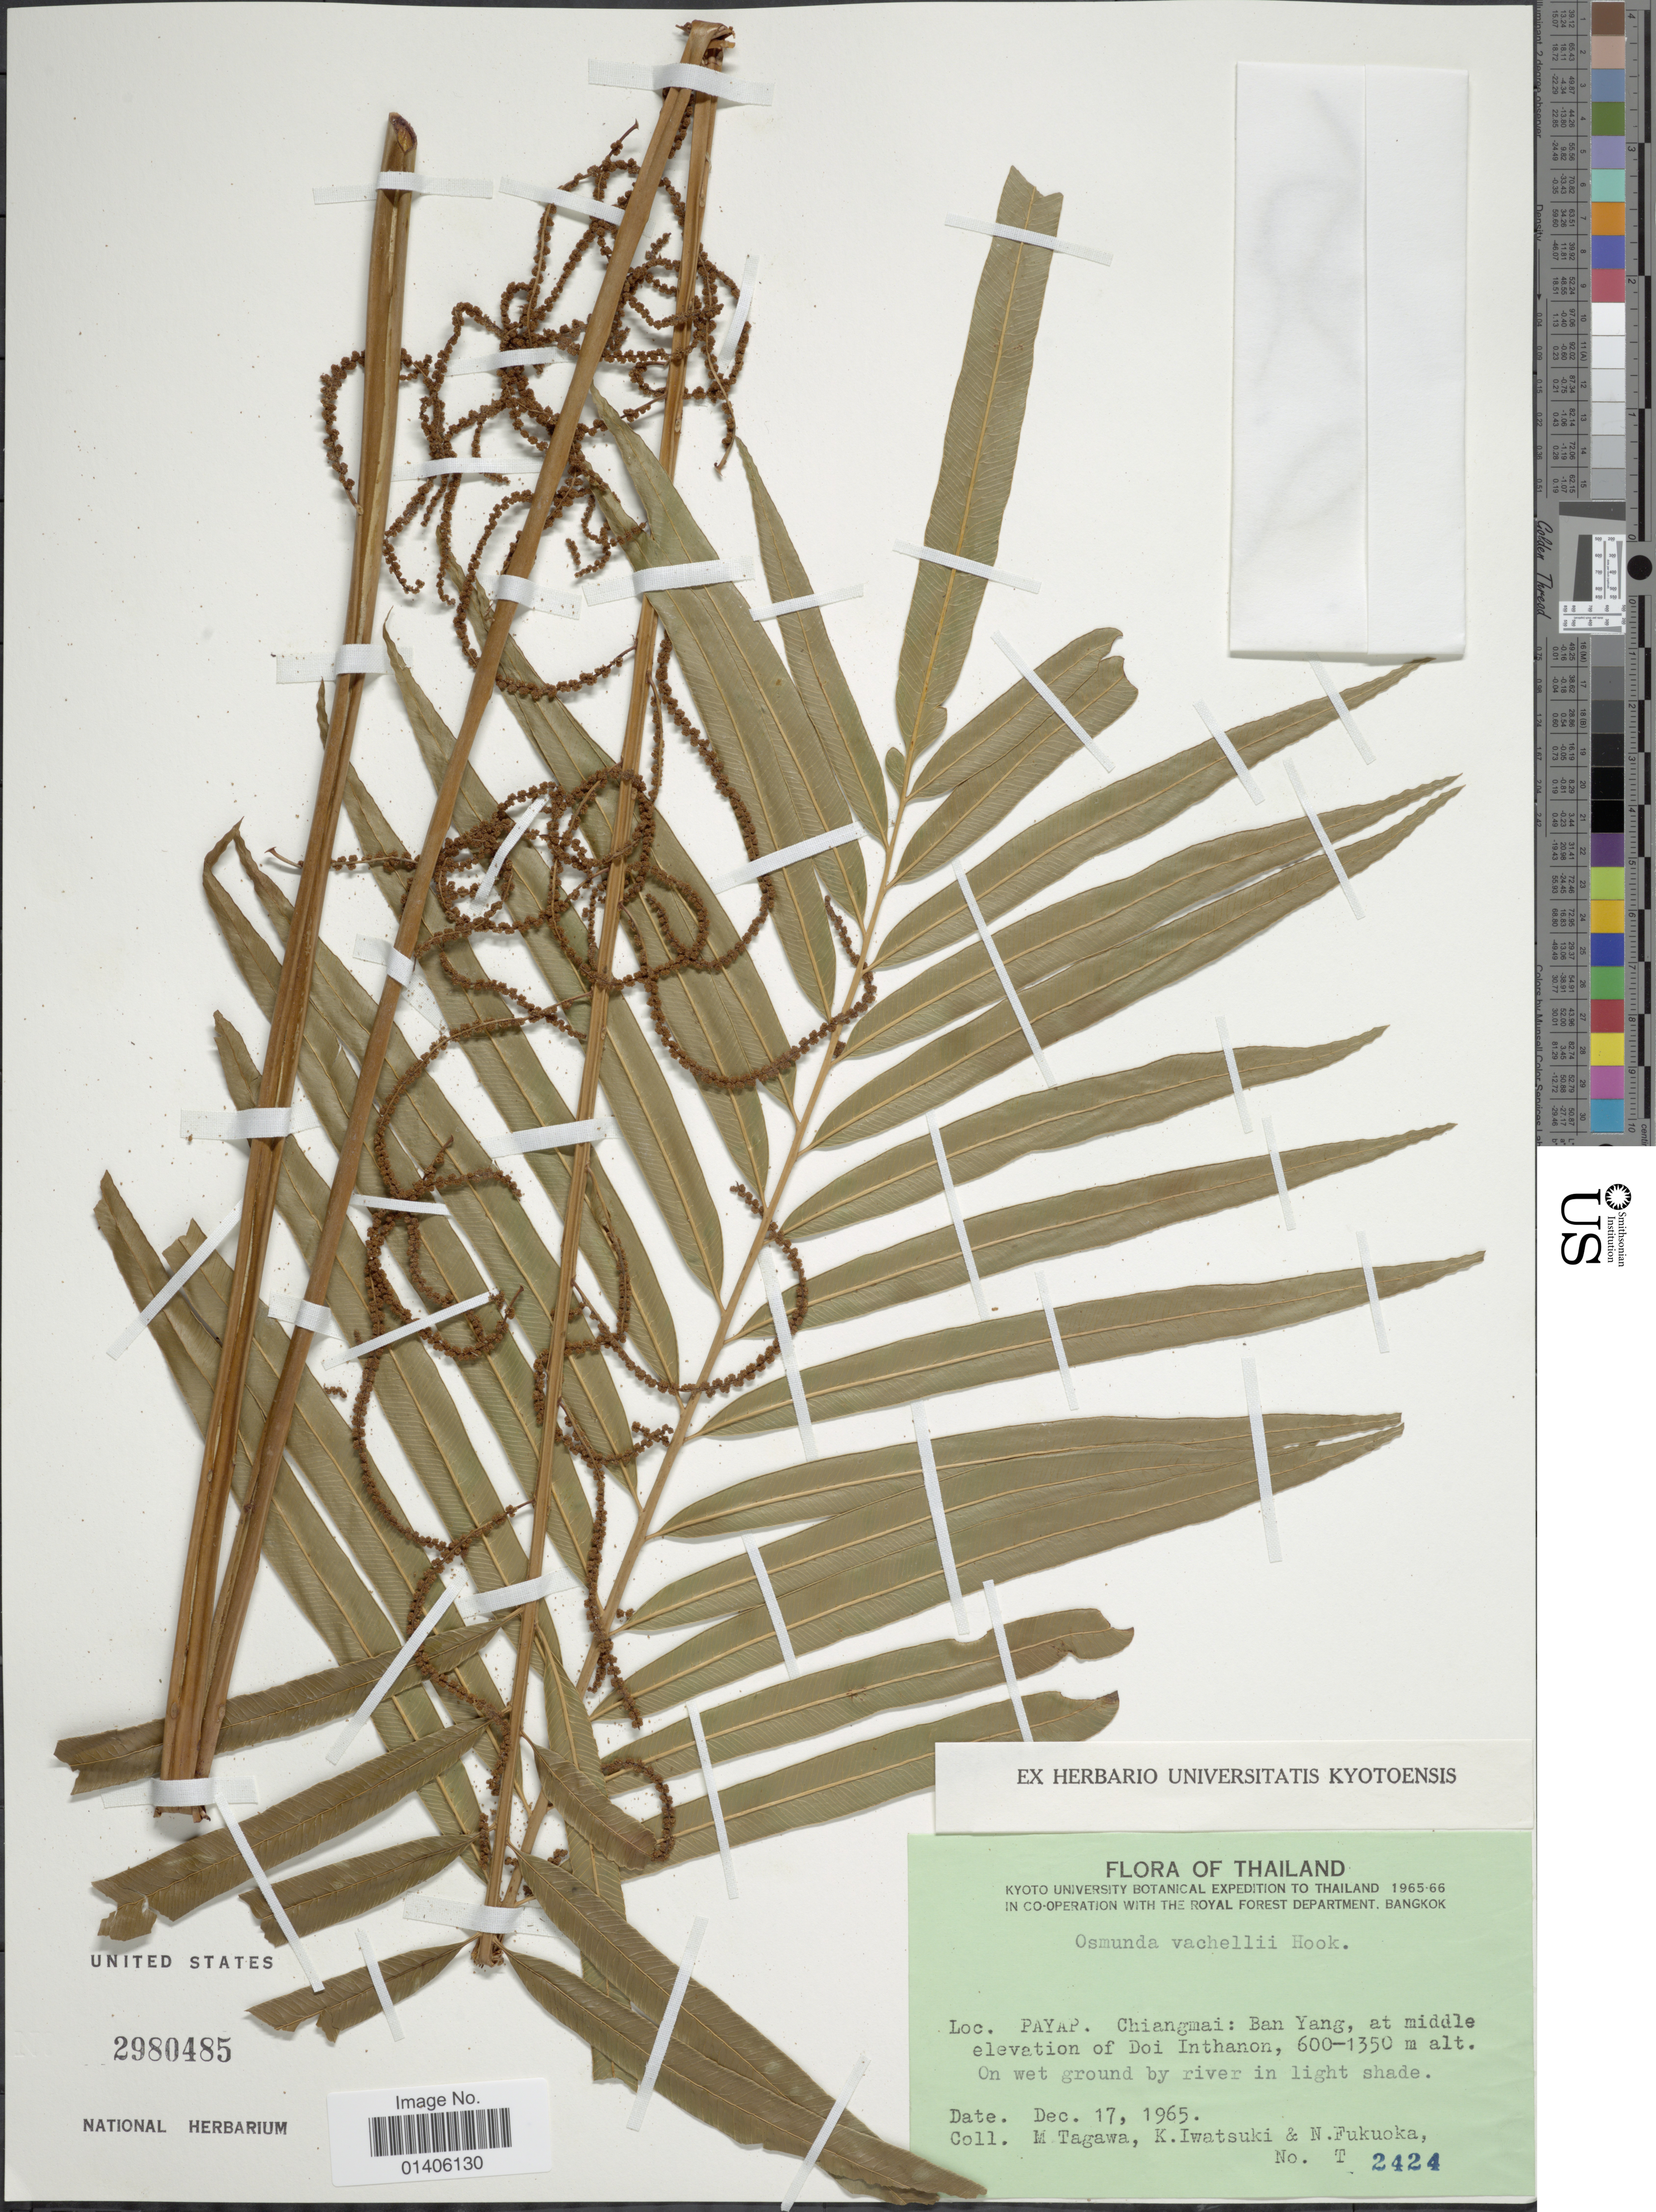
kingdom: Plantae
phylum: Tracheophyta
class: Polypodiopsida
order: Osmundales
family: Osmundaceae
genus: Osmunda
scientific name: Osmunda vachellii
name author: Hook.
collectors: M. Tagawa, K. Iwatsuki & N. Fukuoka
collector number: T 2424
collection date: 1965-12-17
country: Thailand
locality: Payap. Chiangmai: Ban Yang, at middle elevation of Doi Inthanon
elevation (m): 600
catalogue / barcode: US 2980485